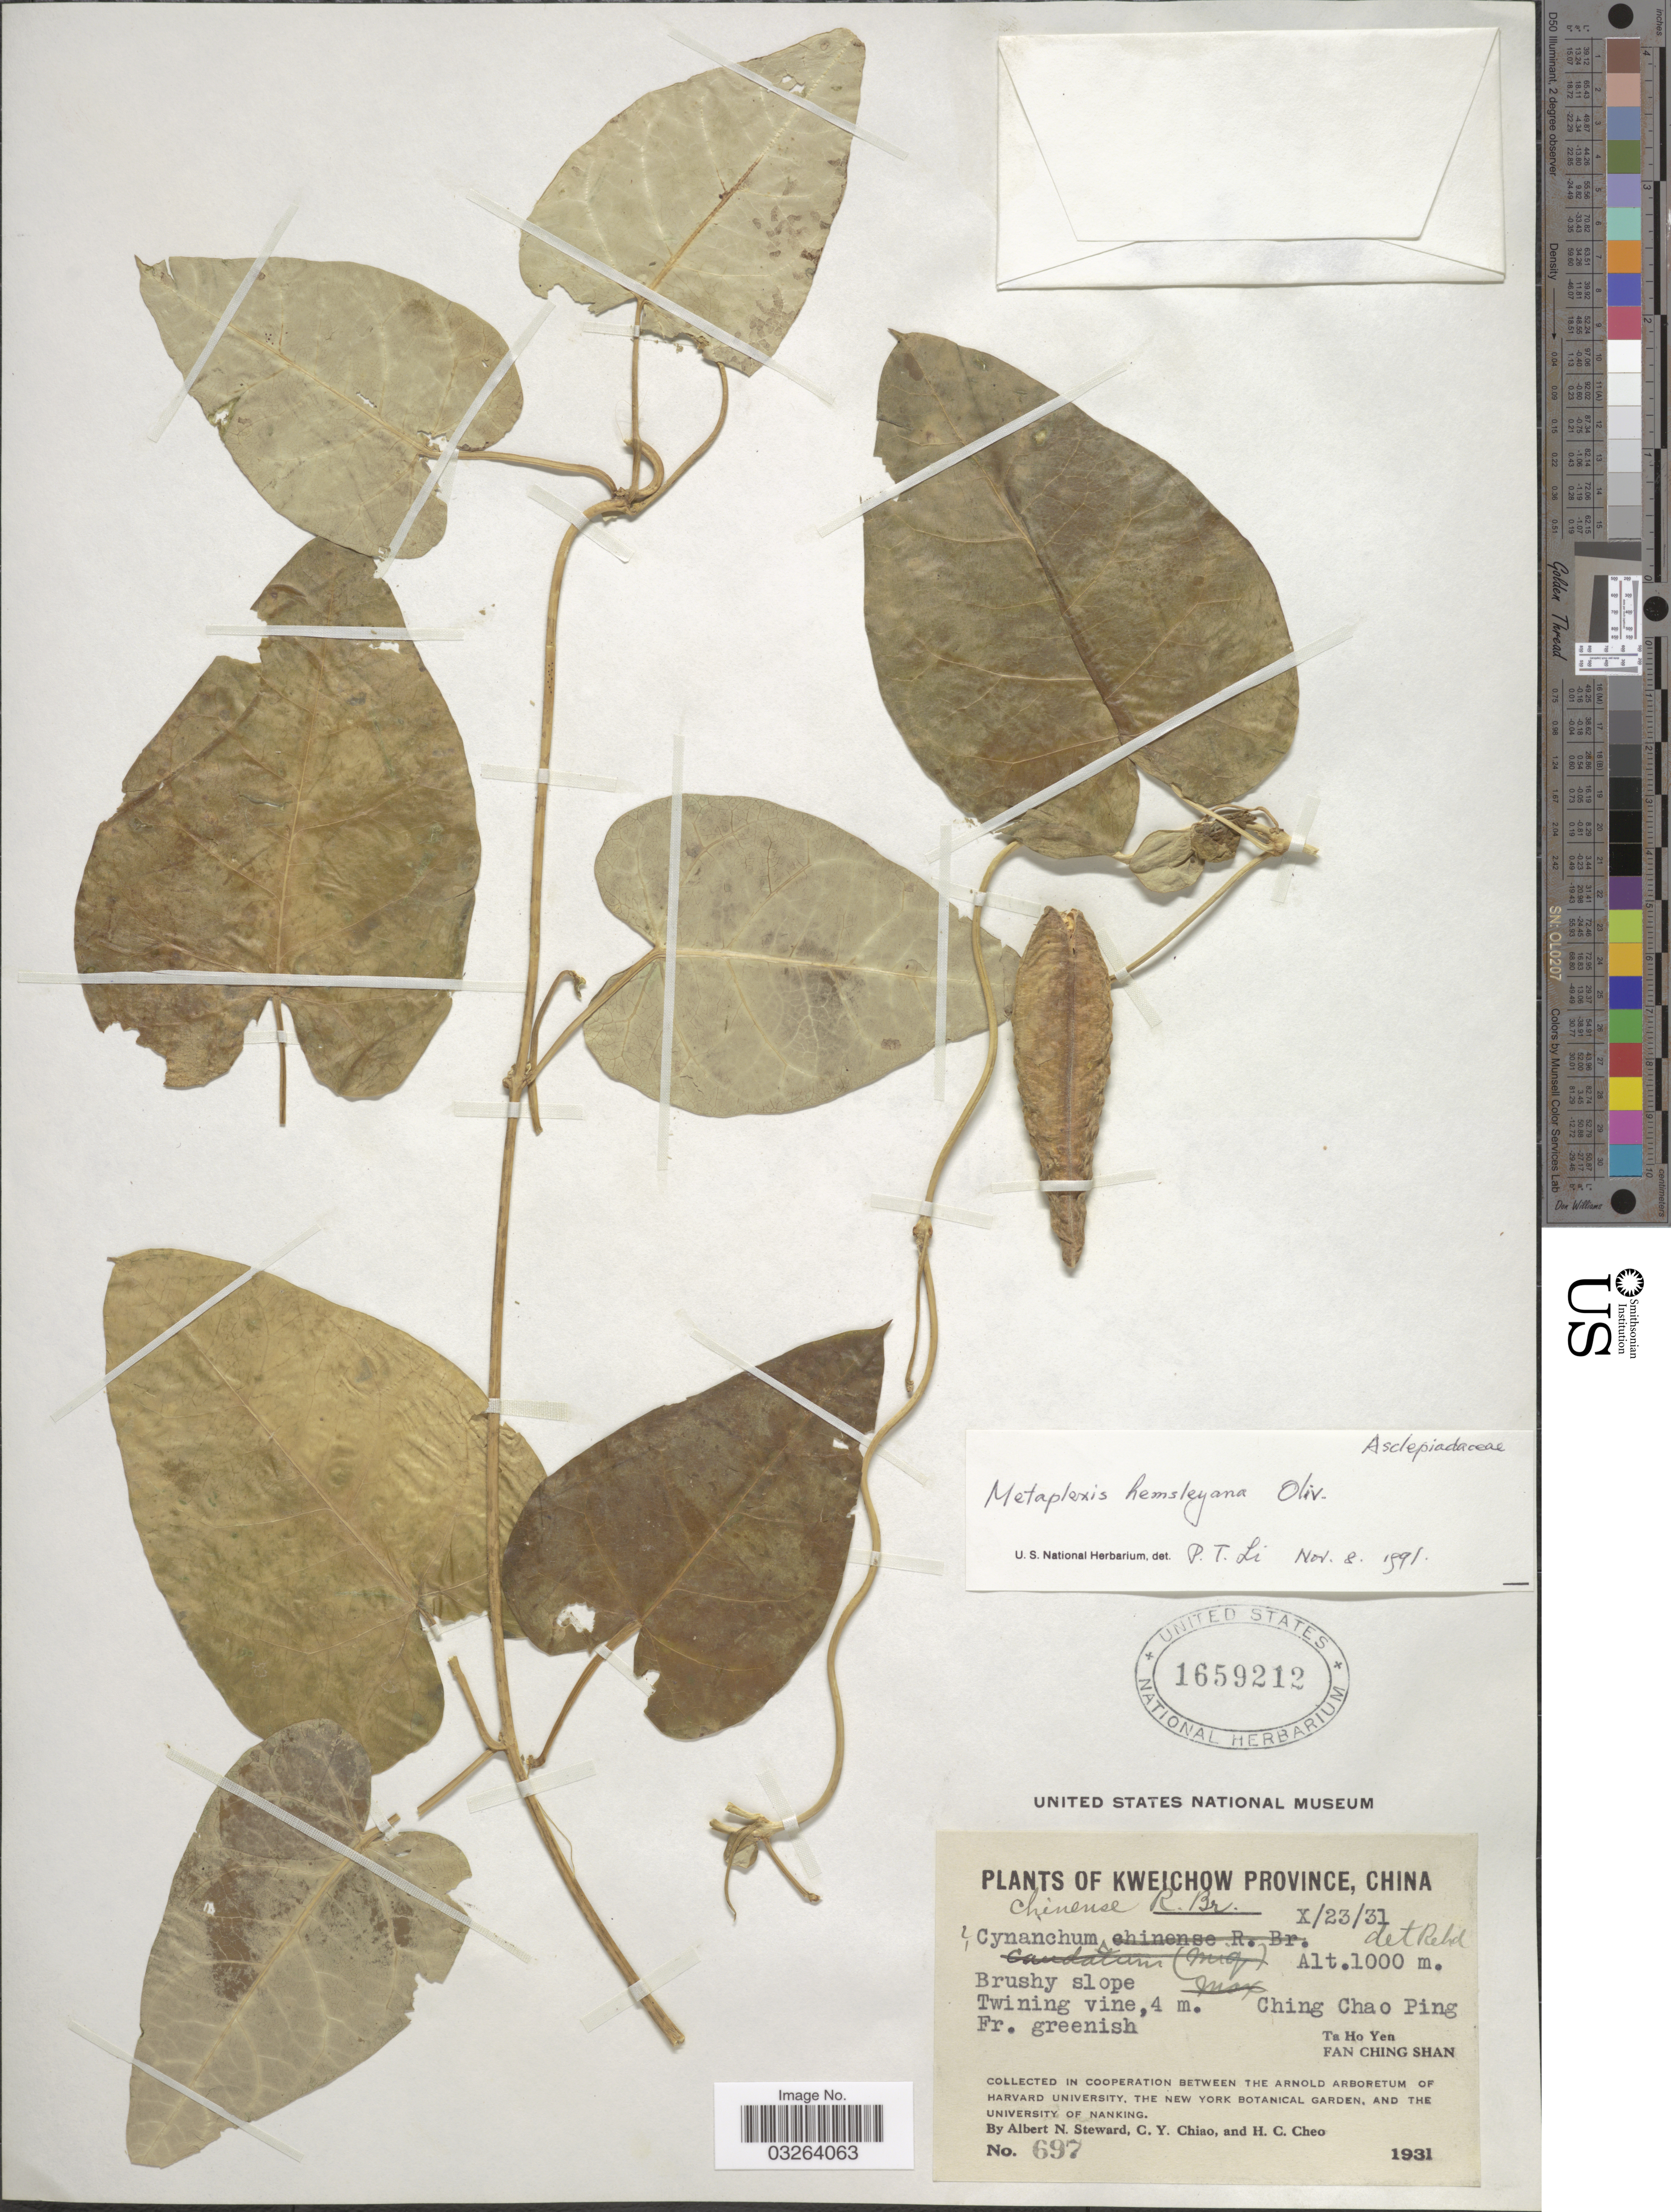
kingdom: Plantae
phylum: Tracheophyta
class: Magnoliopsida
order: Gentianales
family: Apocynaceae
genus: Metaplexis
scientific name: Metaplexis hemsleyana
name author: Oliv.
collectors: A. N. Steward, C. Y. Chiao & H. Cheo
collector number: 697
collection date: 1931-10-23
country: China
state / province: Guizhou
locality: Kweichow Province. Ching Chao Ping. Ta Ho Yen. Fan Ching Shan.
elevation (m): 1000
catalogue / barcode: US 1659212